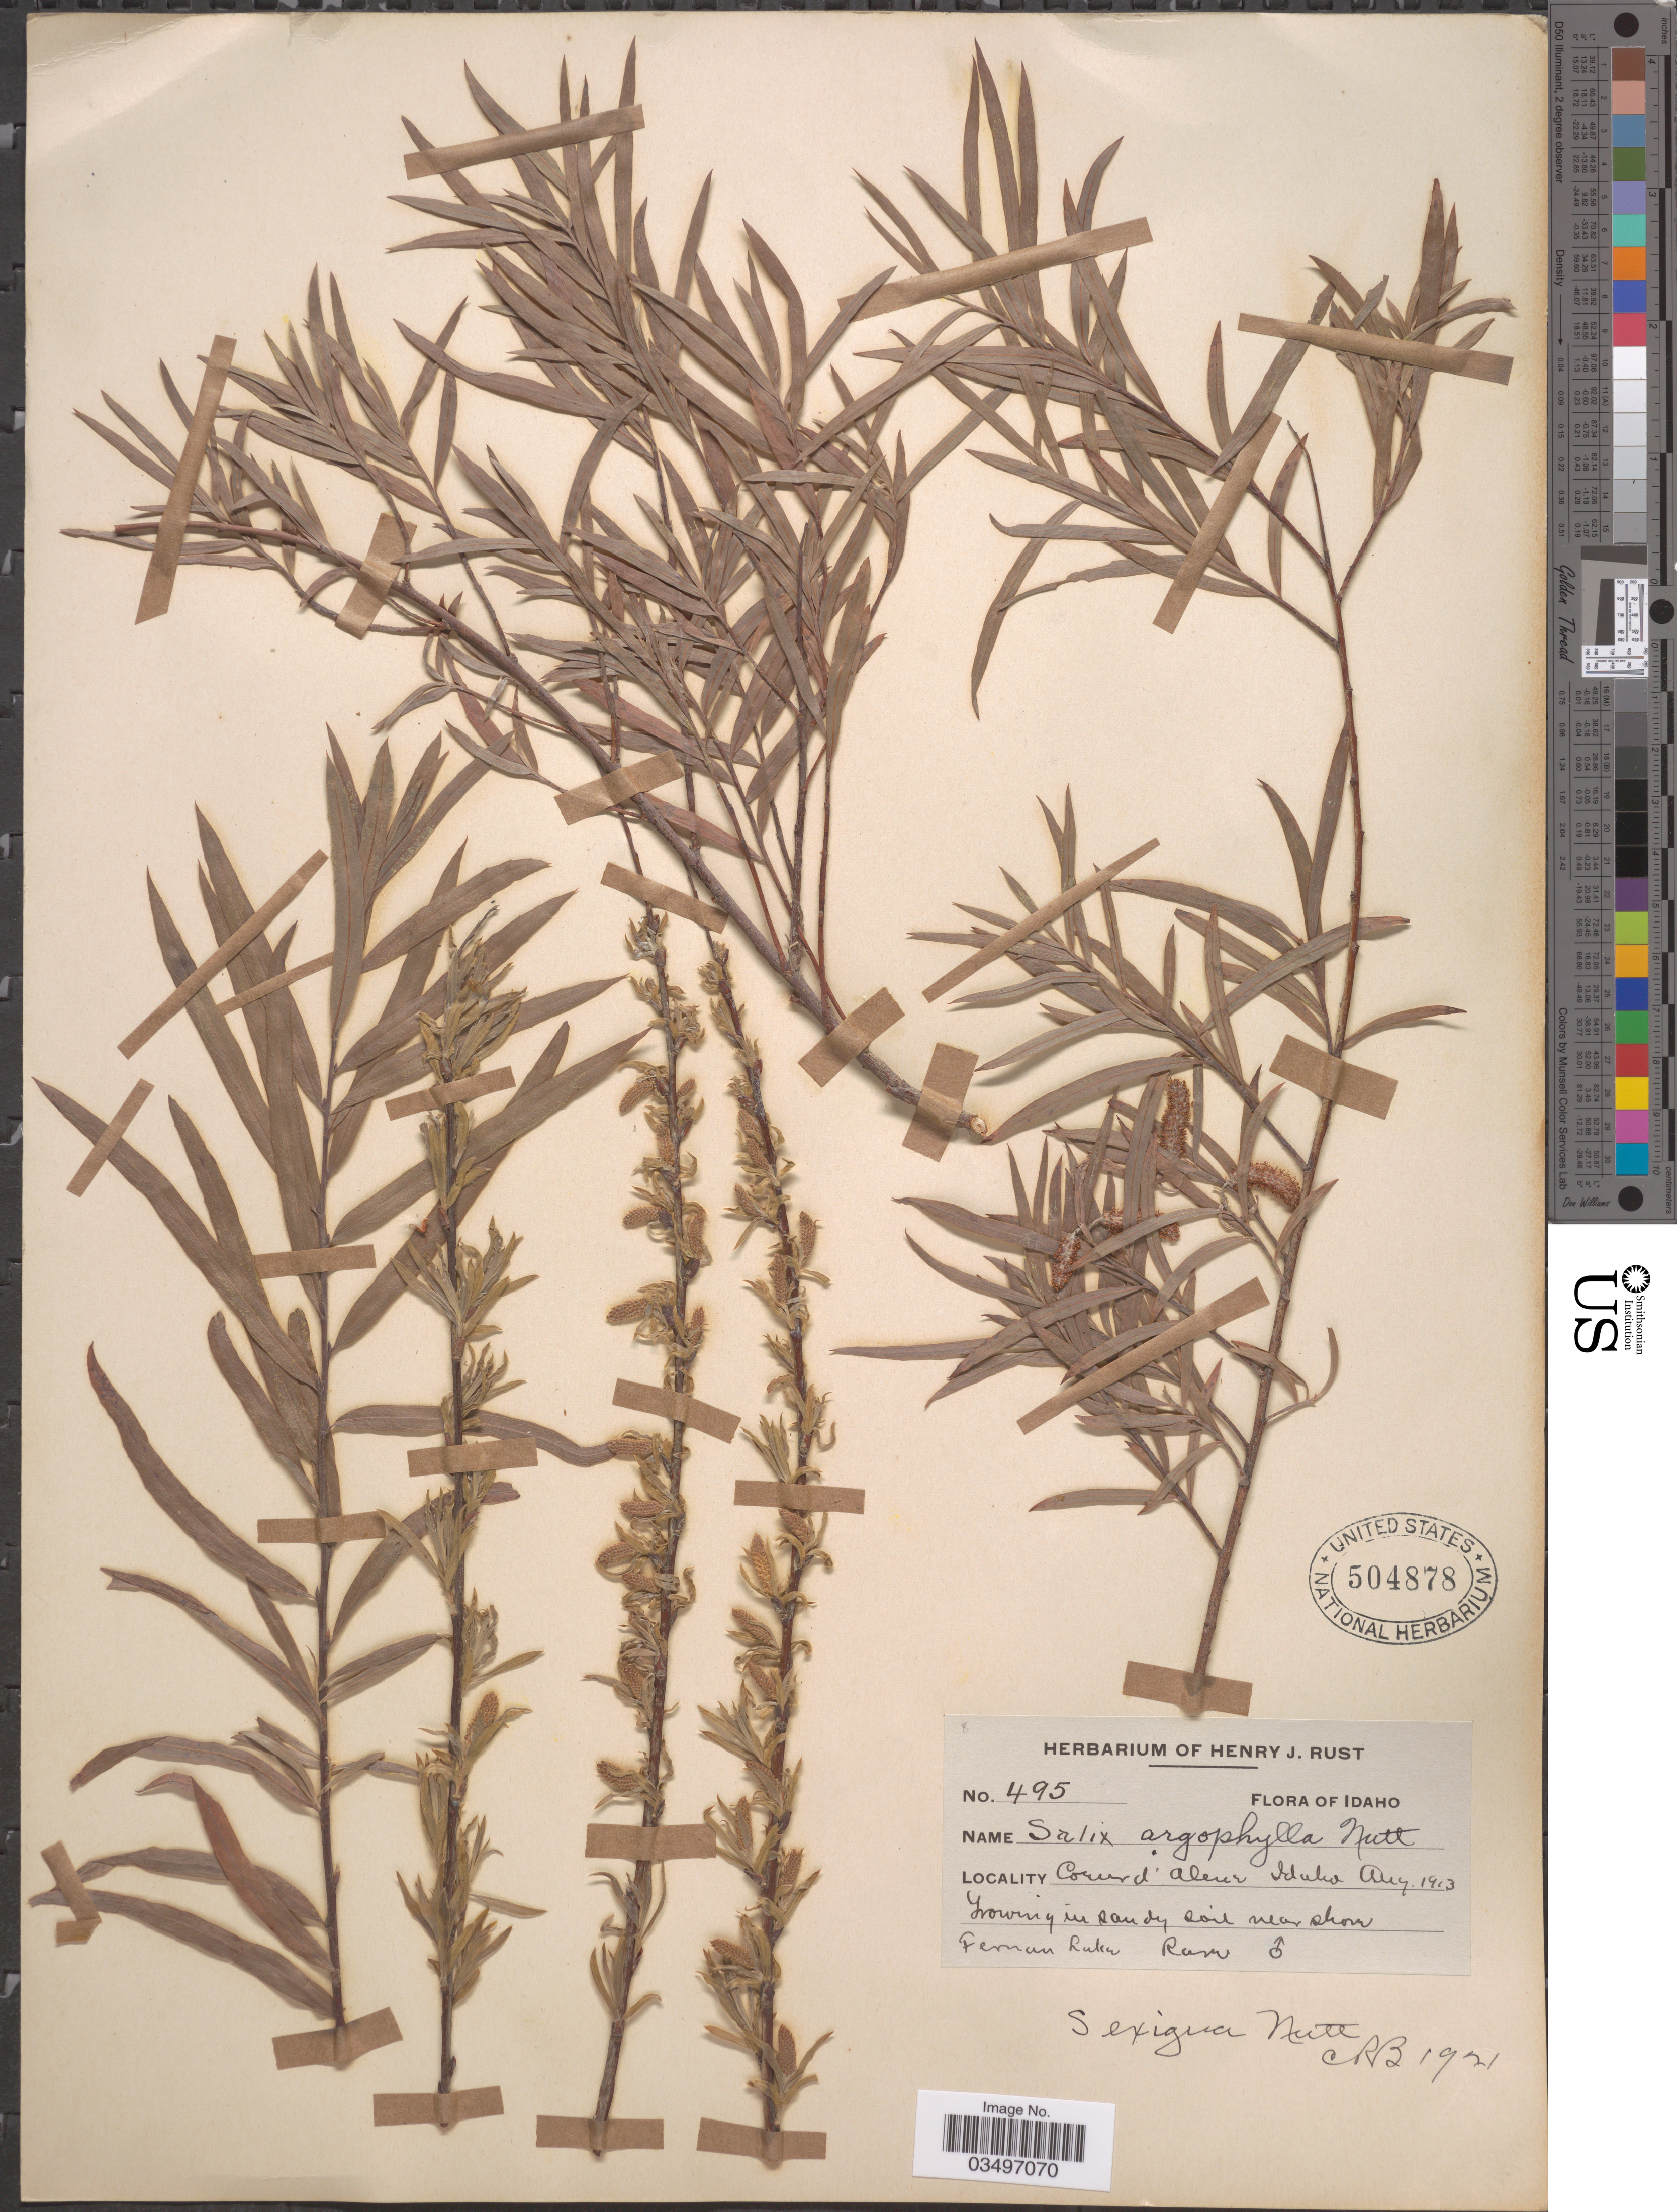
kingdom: Plantae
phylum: Tracheophyta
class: Magnoliopsida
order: Malpighiales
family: Salicaceae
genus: Salix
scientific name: Salix exigua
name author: Nutt.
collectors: ex herb. Henry J. Rust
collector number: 495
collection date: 1913-08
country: United States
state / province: Idaho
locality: Coeur d'Alene. near shore Fernan Lake.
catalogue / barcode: US 504878